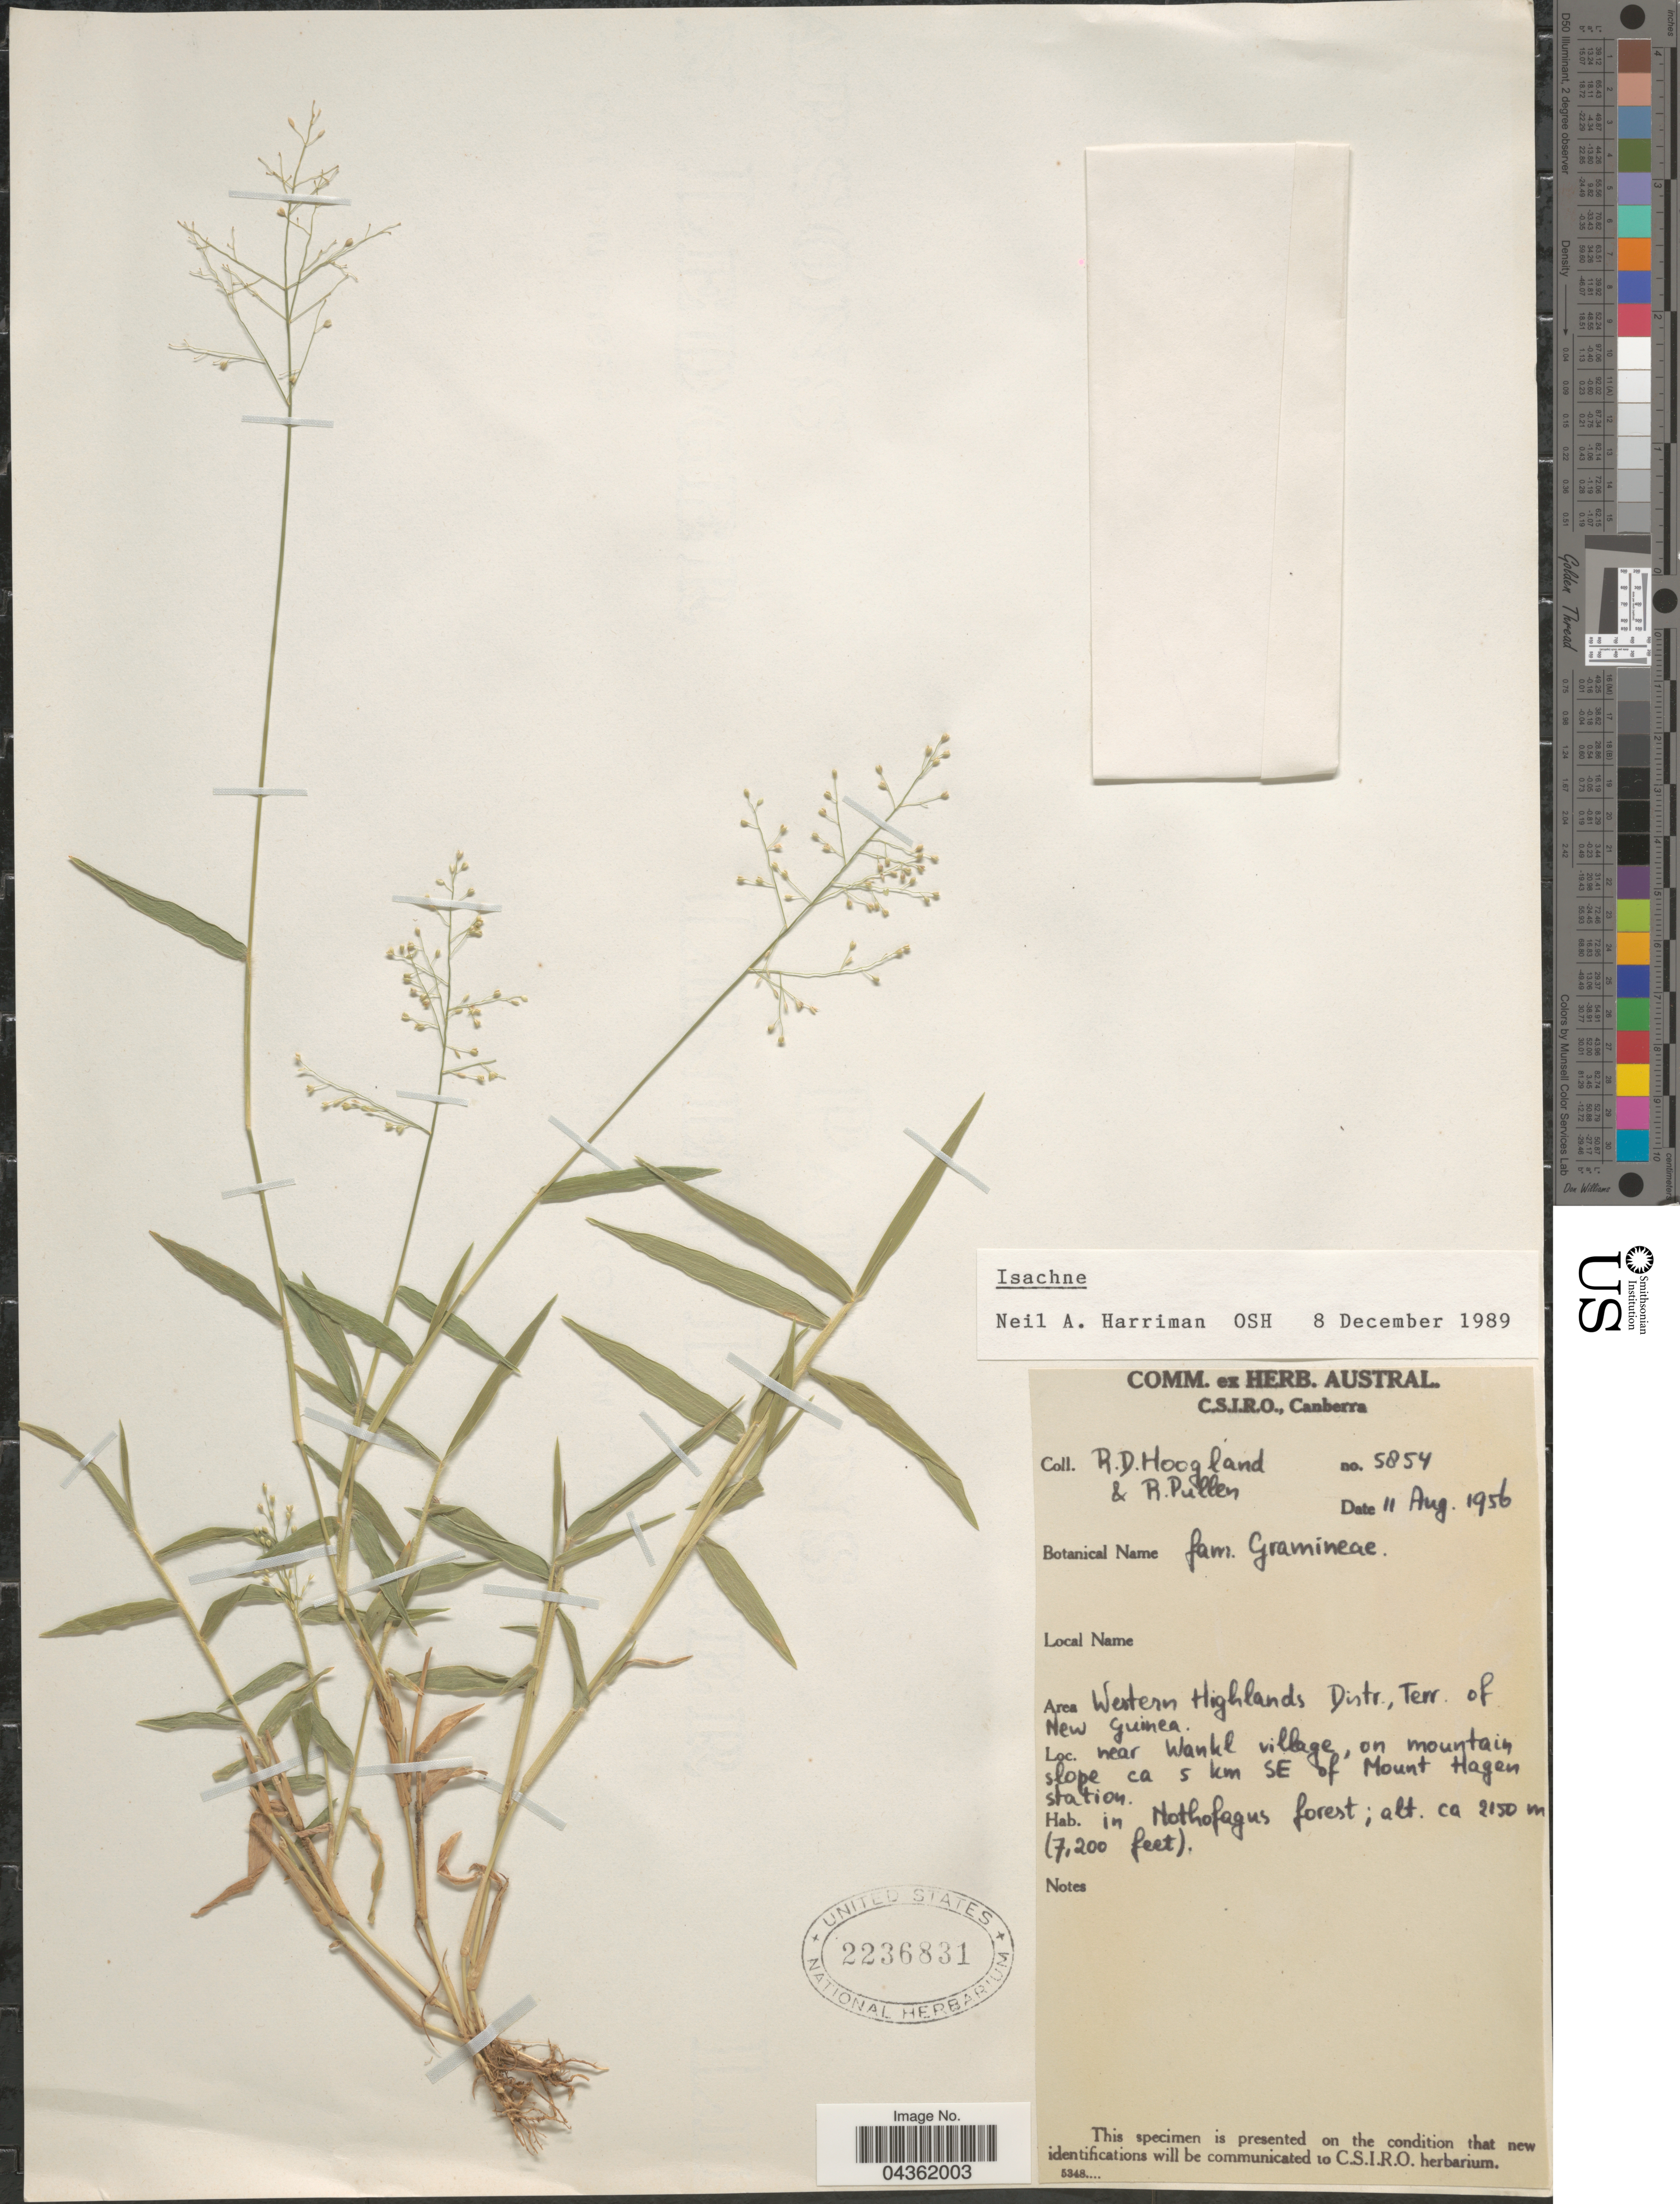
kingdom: Plantae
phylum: Tracheophyta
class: Liliopsida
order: Poales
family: Poaceae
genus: Isachne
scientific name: Isachne sp.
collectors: R. D. Hoogland & R. Pullen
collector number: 5854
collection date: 1956-08-11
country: Papua New Guinea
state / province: Western Highlands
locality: Area Western Highlands Distr., Terr. of New Guinea. Near Wankl village, on mountain slope ca 5 km SE of Mount Hagen station.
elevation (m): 2150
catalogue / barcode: US 2236831